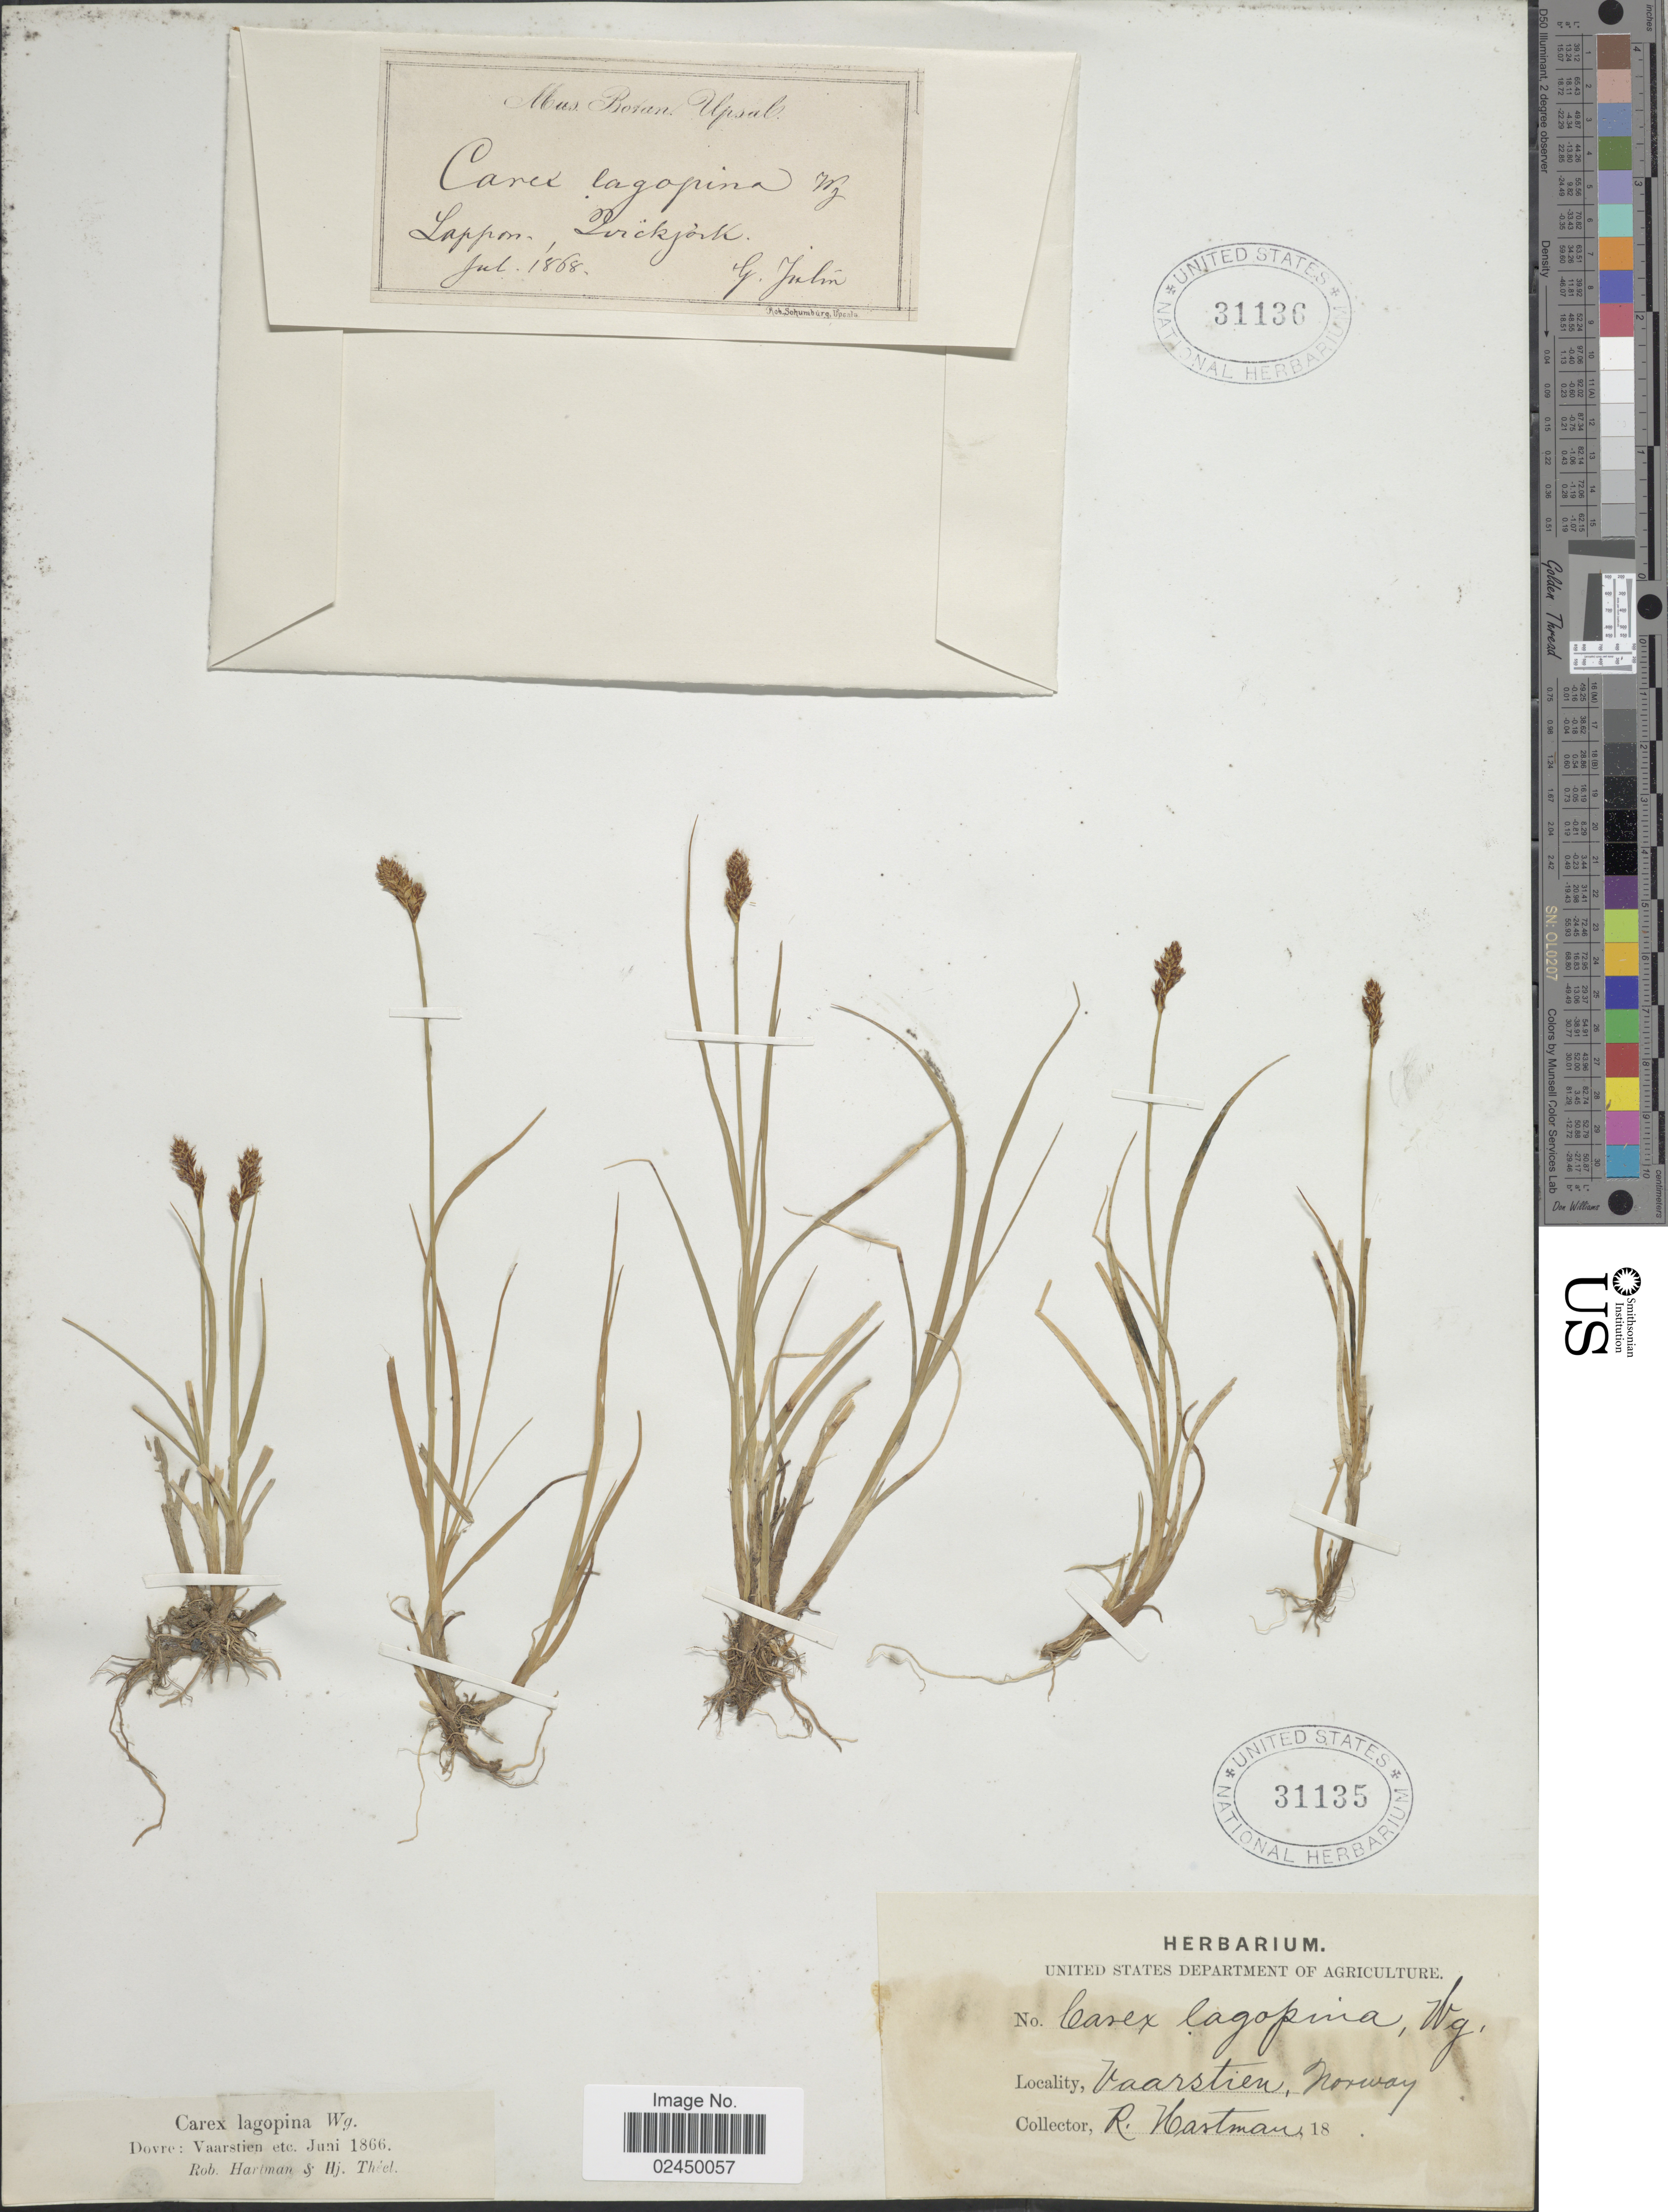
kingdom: Plantae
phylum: Tracheophyta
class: Liliopsida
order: Poales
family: Cyperaceae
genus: Carex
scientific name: Carex lachenalii subsp. lachenalii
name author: Schkuhr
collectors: G. Julin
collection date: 1868-07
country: Sweden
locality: Lappon, Qvickjork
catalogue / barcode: US 31136-2